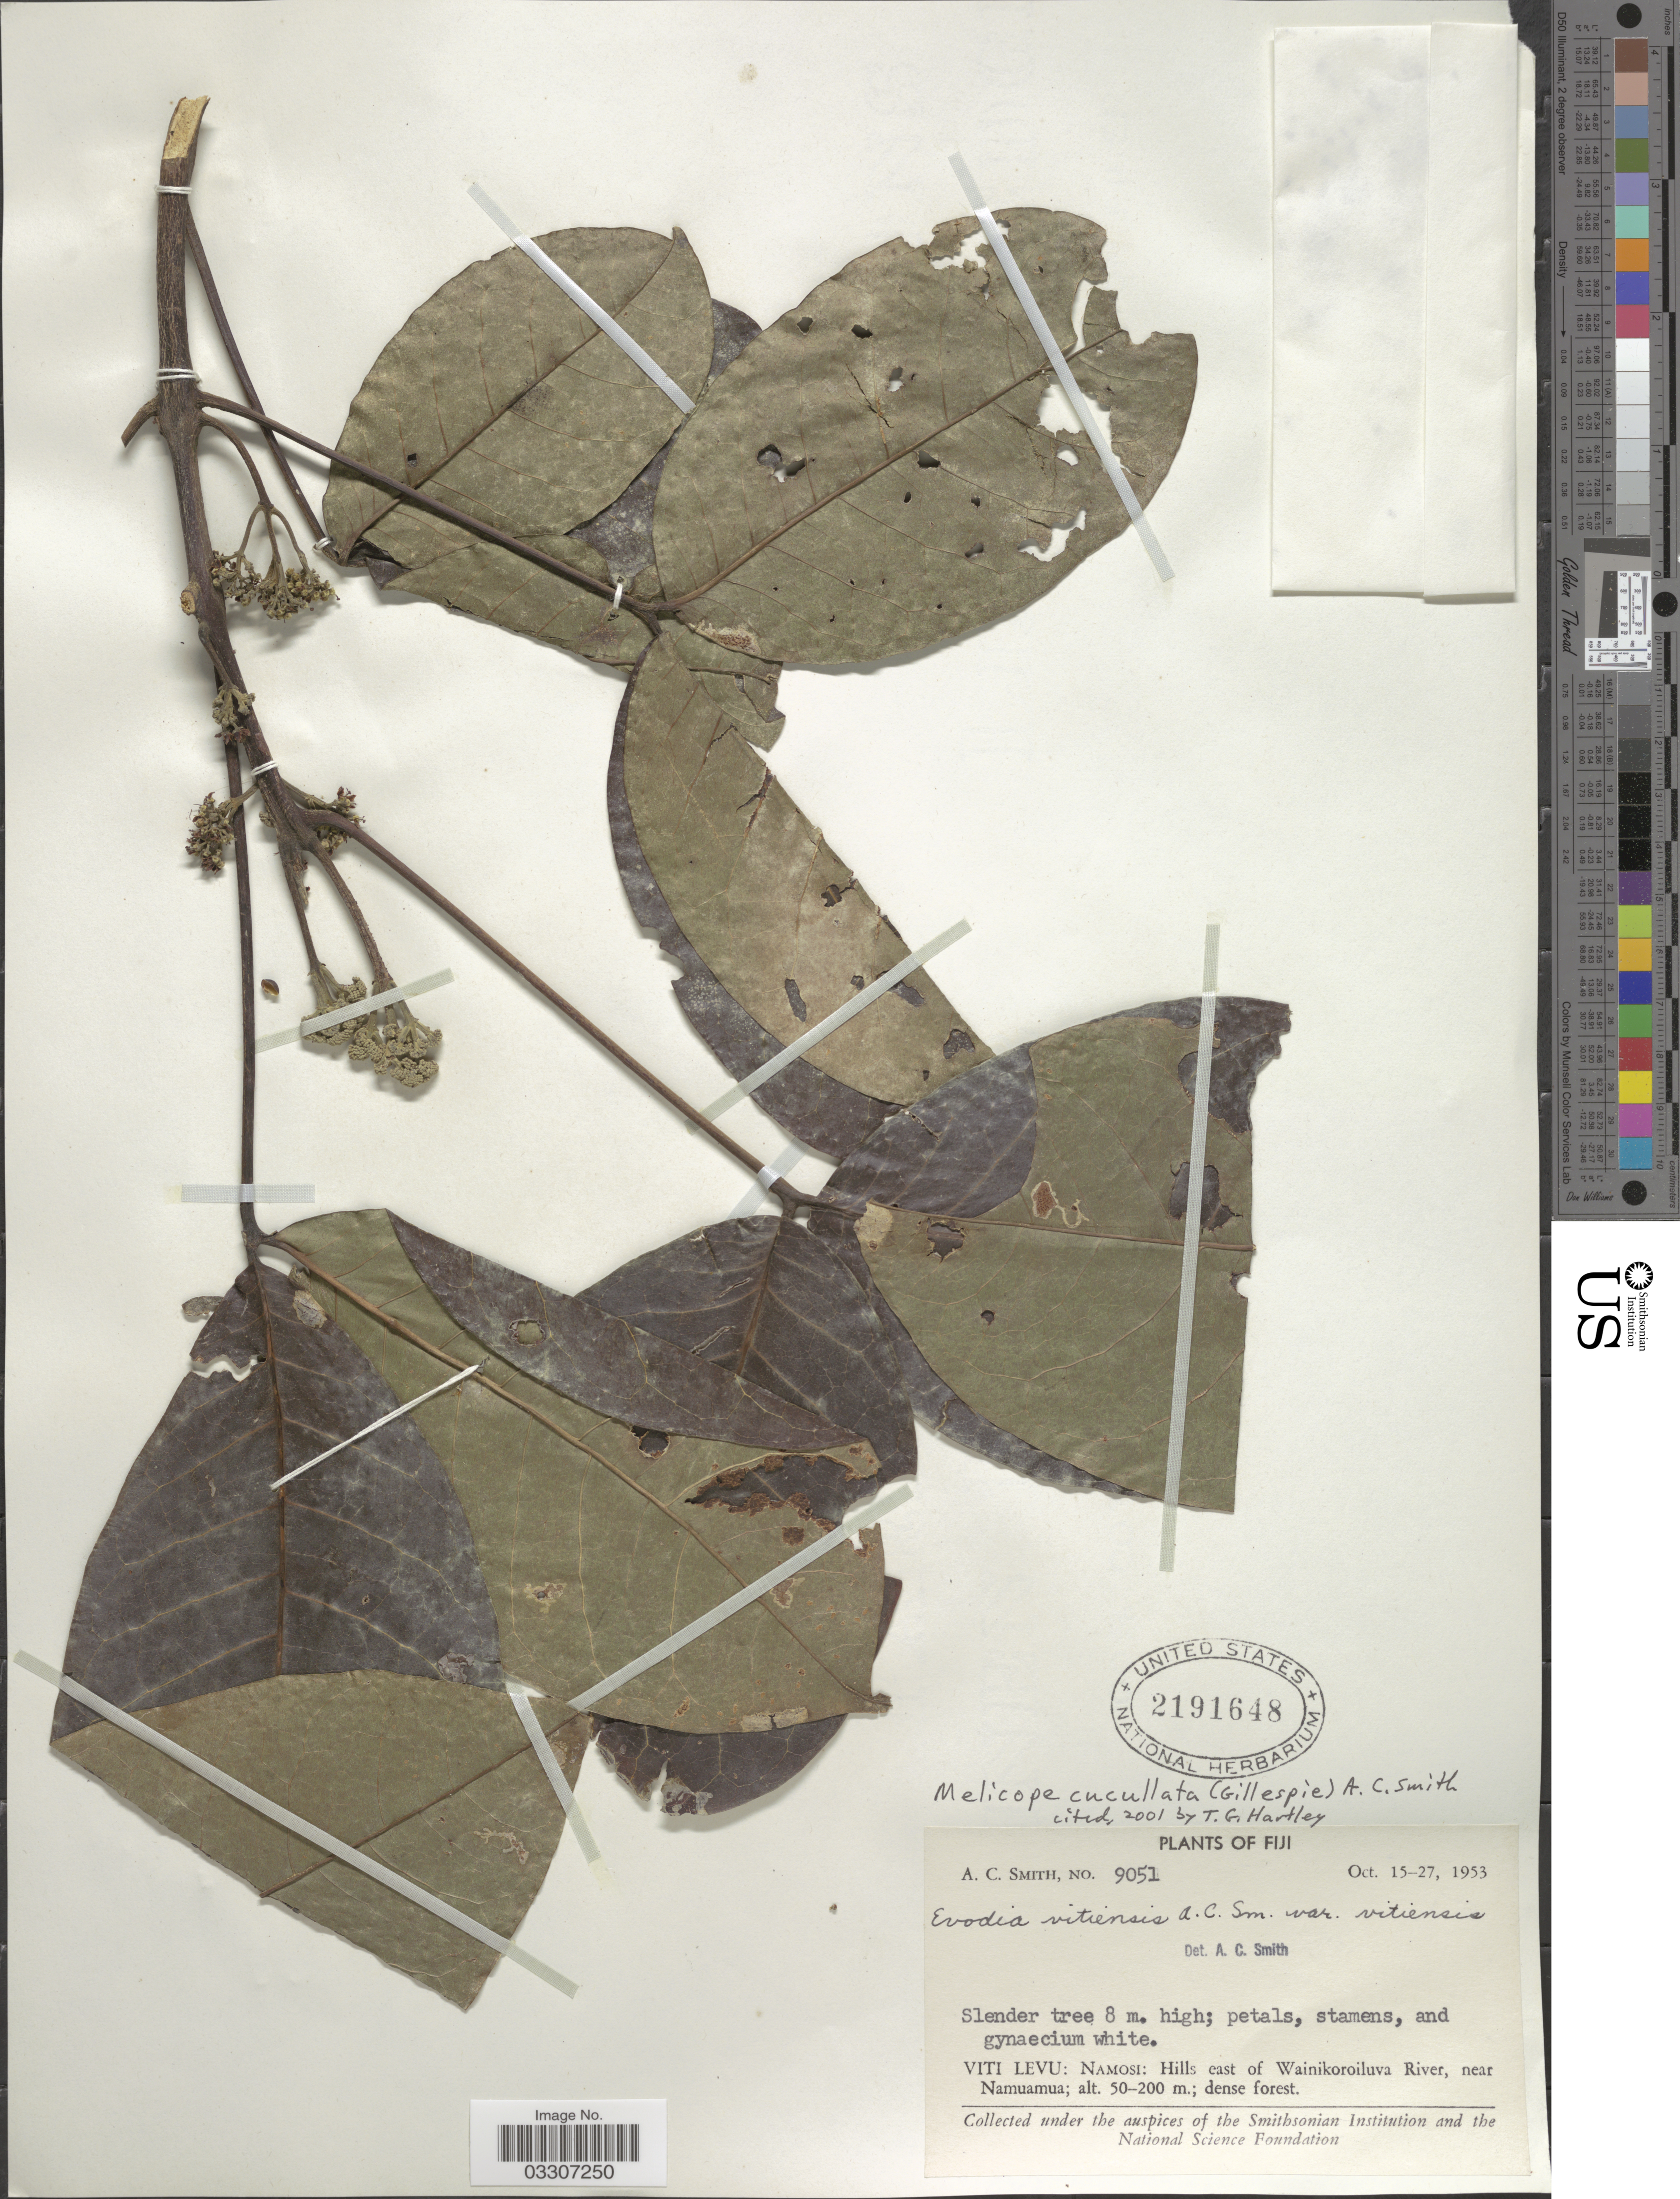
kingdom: Plantae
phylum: Tracheophyta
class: Magnoliopsida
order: Sapindales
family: Rutaceae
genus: Melicope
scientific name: Melicope cucullata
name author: (Gillespie) A.C. Sm.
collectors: A. C. Smith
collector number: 9051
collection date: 1953-10-15/1953-10-27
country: Fiji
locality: Viti Levu: Namosi: Hills east of Wainikoroiluva River, near Namuamua.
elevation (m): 50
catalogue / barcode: US 2191648